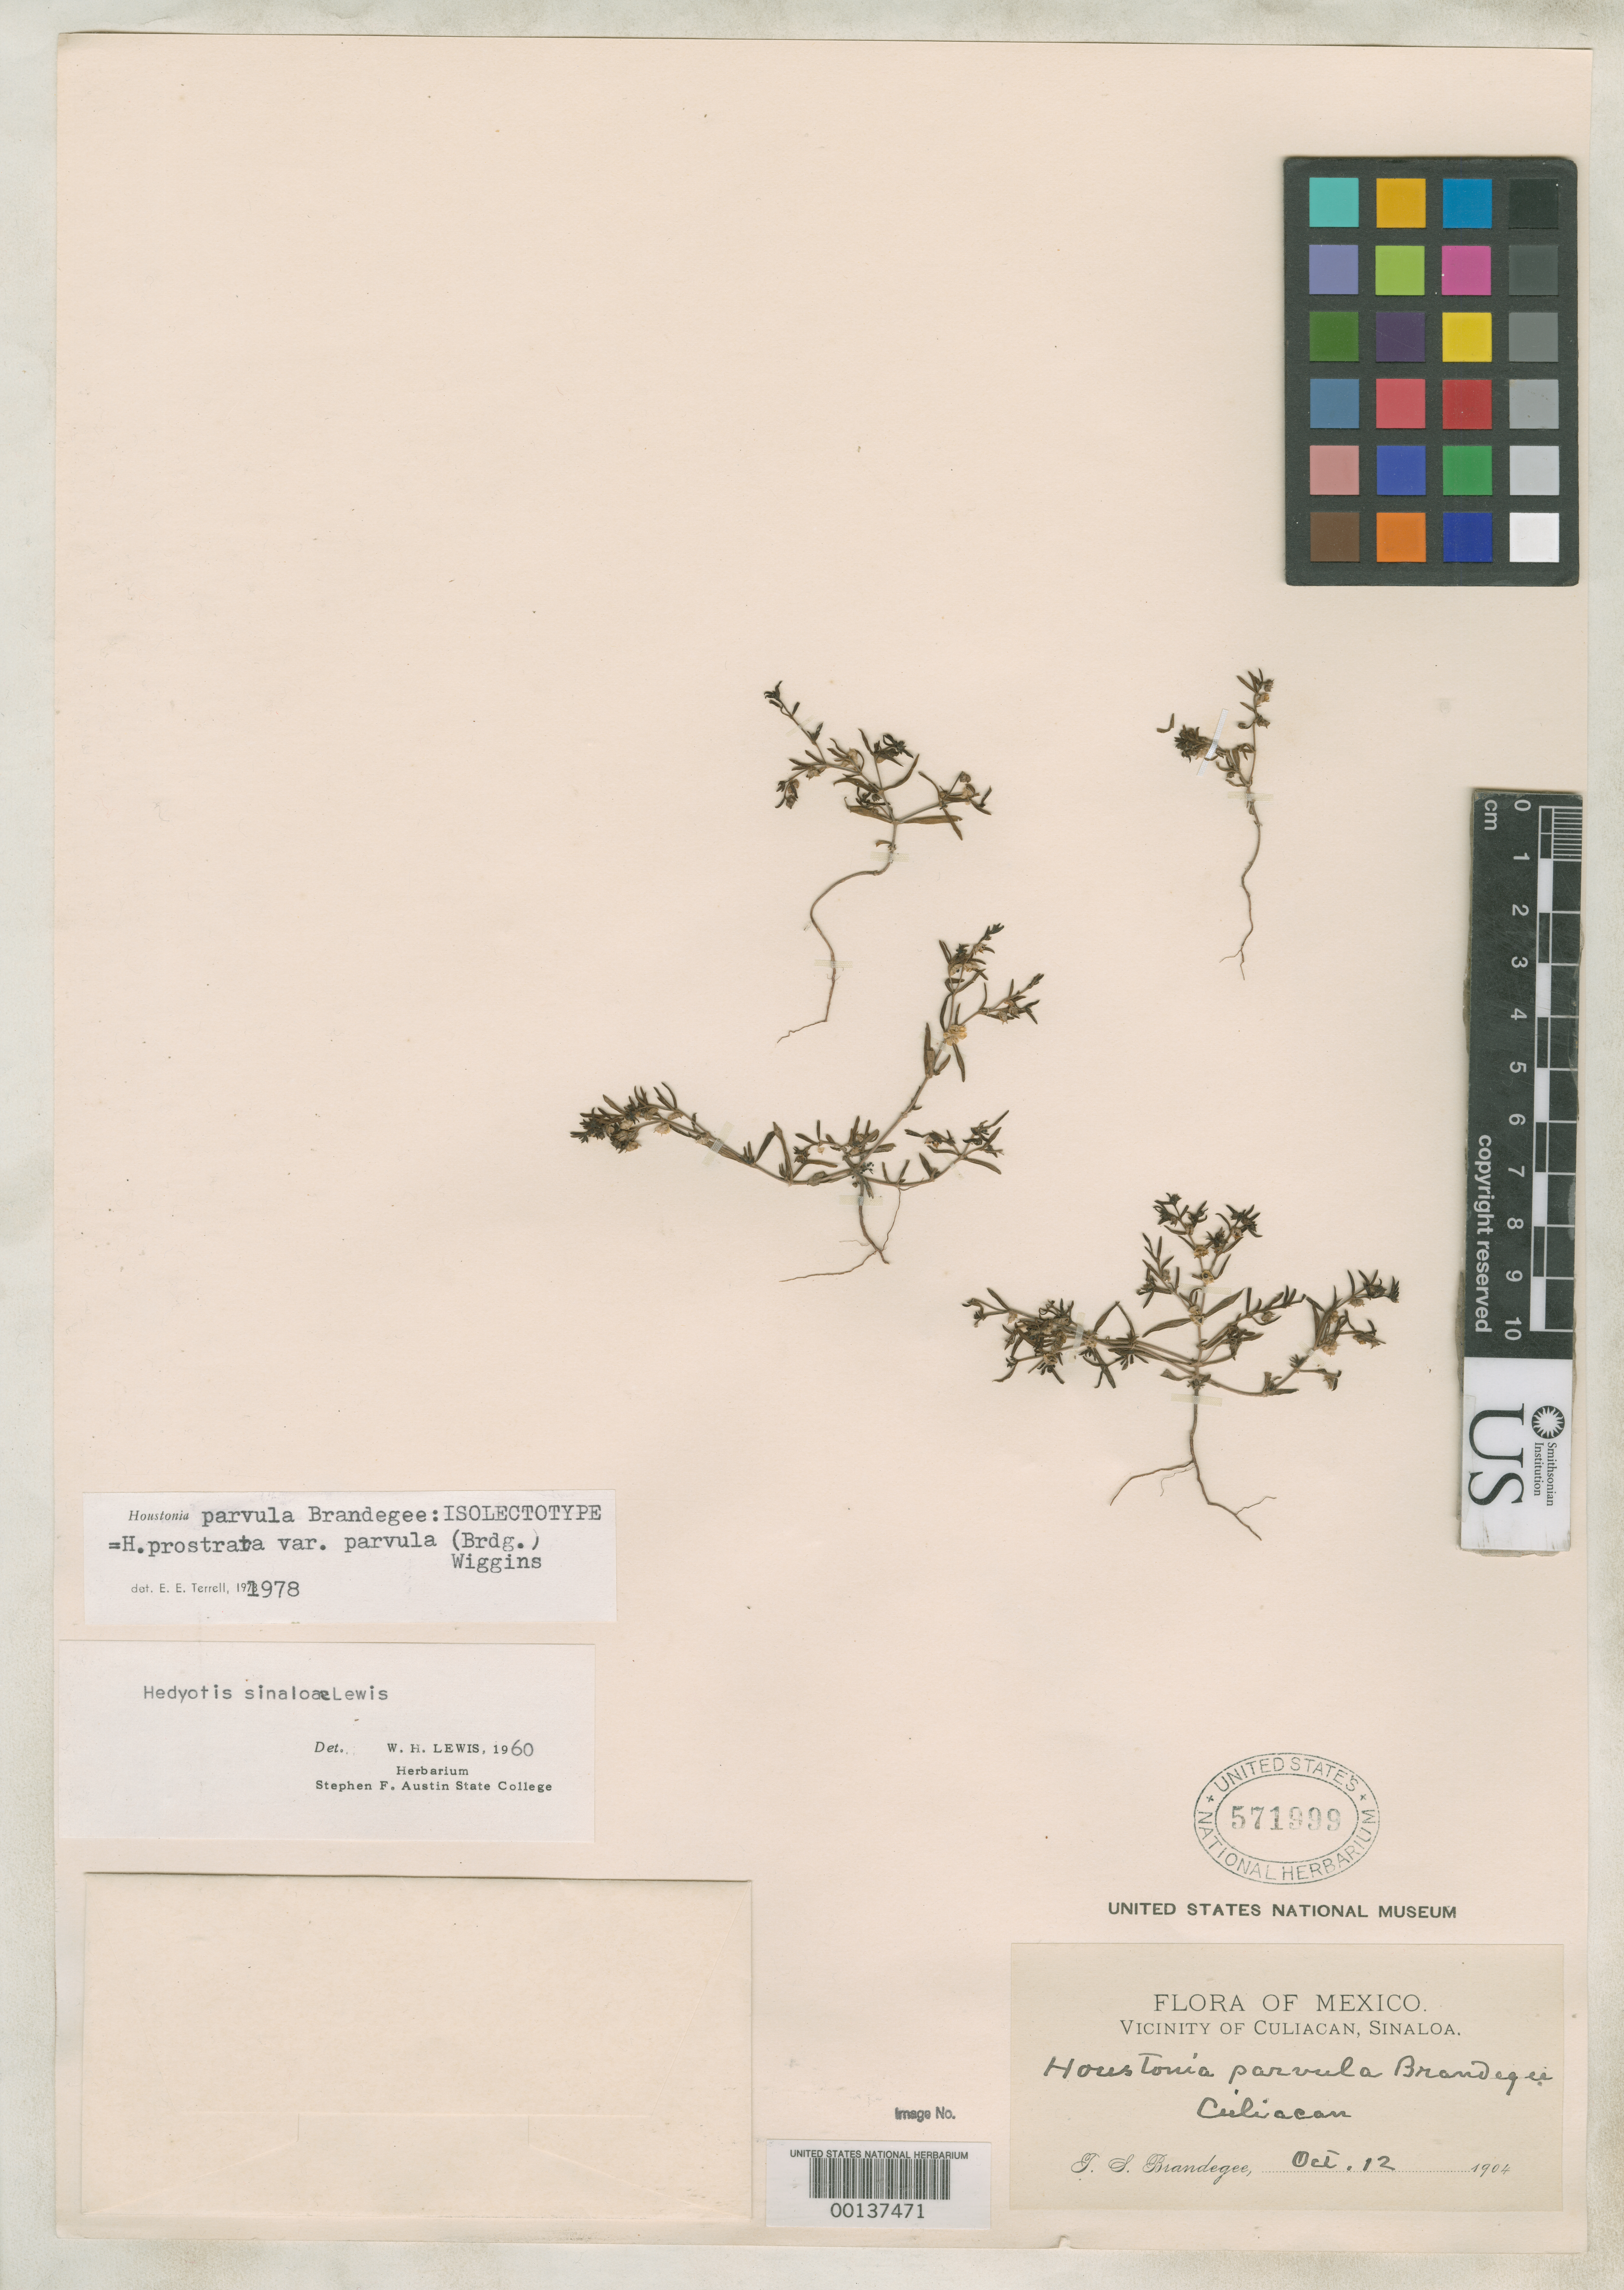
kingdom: Plantae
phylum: Tracheophyta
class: Magnoliopsida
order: Gentianales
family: Rubiaceae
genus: Houstonia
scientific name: Houstonia parvula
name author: Brandegee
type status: Isotype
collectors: T. S. Brandegee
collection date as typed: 12 Oct 1904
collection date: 1904-10-12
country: Mexico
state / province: Sinaloa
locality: Culiacan. [Protologue, "Growign on gravel deposites of the Tamazula River near Culiacan."]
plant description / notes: Annotated by E.E. Terrell (1978) as "isolectotype". Terrell (1996, Syst. Bot. Monogr. 48: 106) cites "lectotype" at UC but probably superfluous; UC online records show a single duplicate (label identical to US duplicate) that is probably the holotype.; Also a type of Hedyotis sinaloae W.H. Lewis, nom. nov.; Replacement name for Houstonia parvula Brandegee (1905), non Hedyotis parvula (A. Gray) Fosberg (1943).; Also a type of Houstonia parvula Brandegee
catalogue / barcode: US 571999